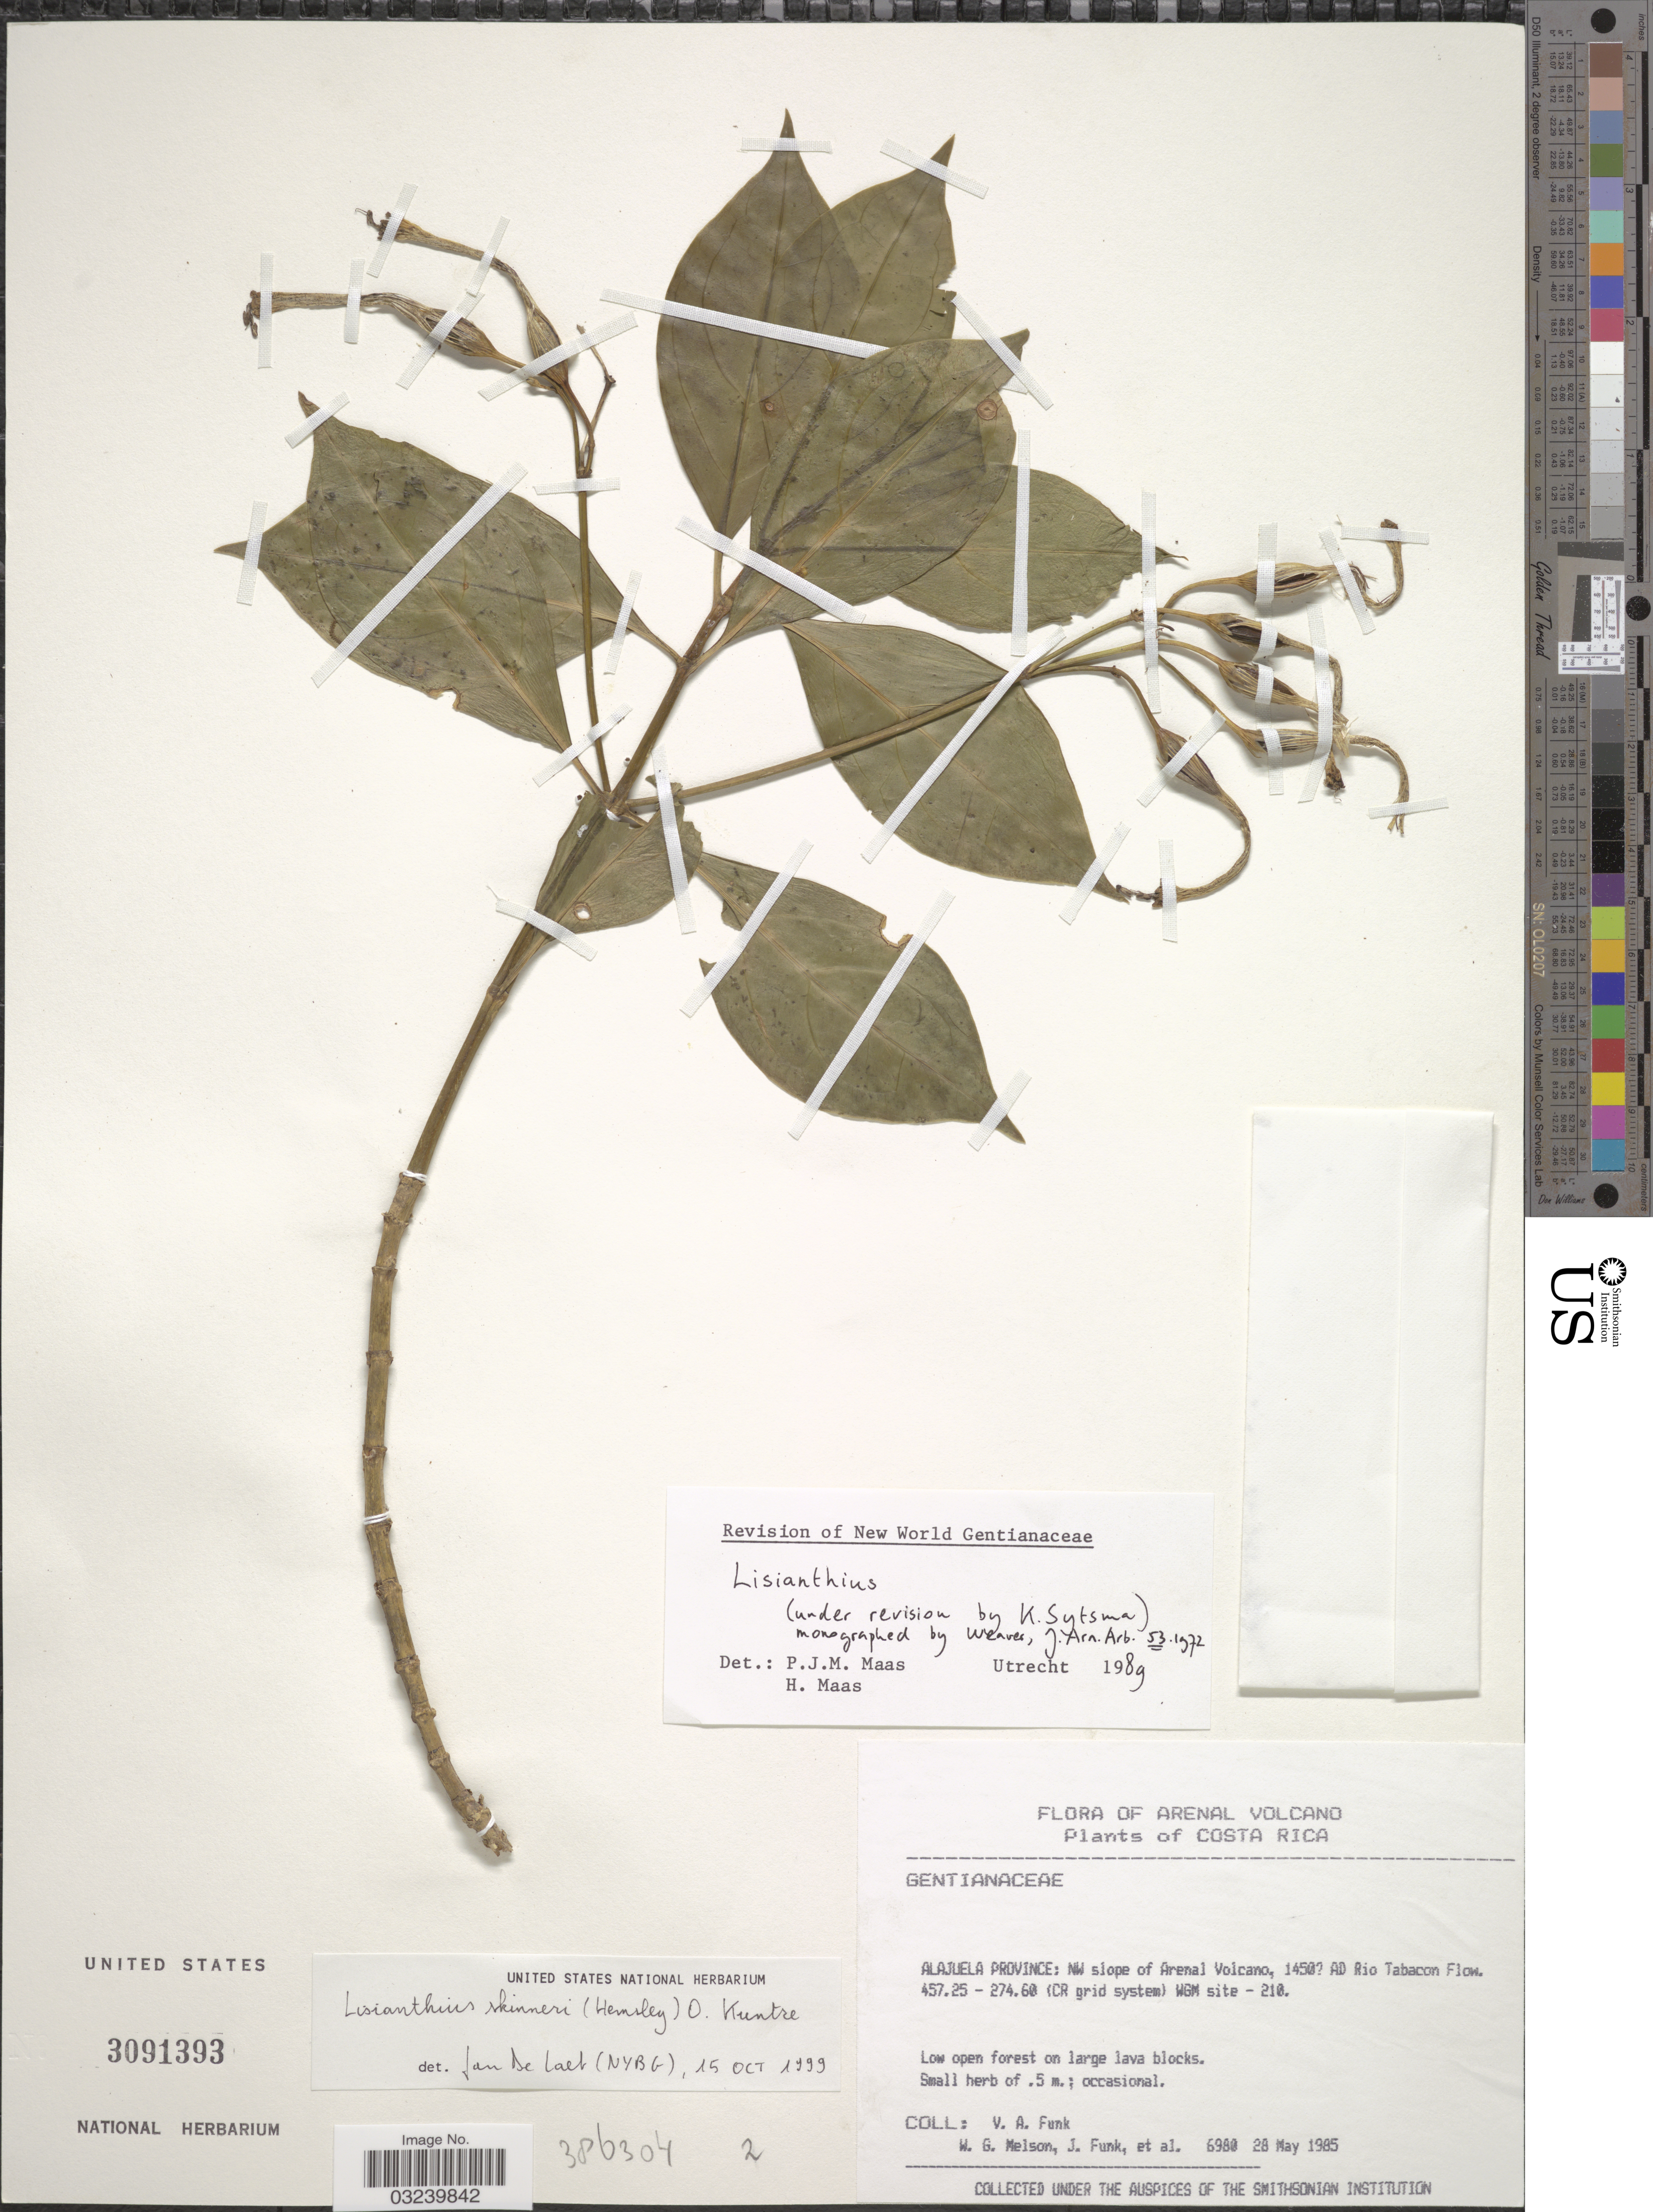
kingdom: Plantae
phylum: Tracheophyta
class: Magnoliopsida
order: Gentianales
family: Gentianaceae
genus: Lisianthius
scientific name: Lisianthius skinneri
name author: (Hemsl.) Kuntze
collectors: V. Funk, W. Melson, J. Funk & et al.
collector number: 6980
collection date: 1985-05-28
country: Costa Rica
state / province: Alajuela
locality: Arenal Volcano. NW slope of Arenal Volcano, 1450 [unsure placement] AD Rio Tabacon Flow. 457.25 - 274.60 (CR grid system) WGM site - 210.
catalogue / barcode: US 3091393